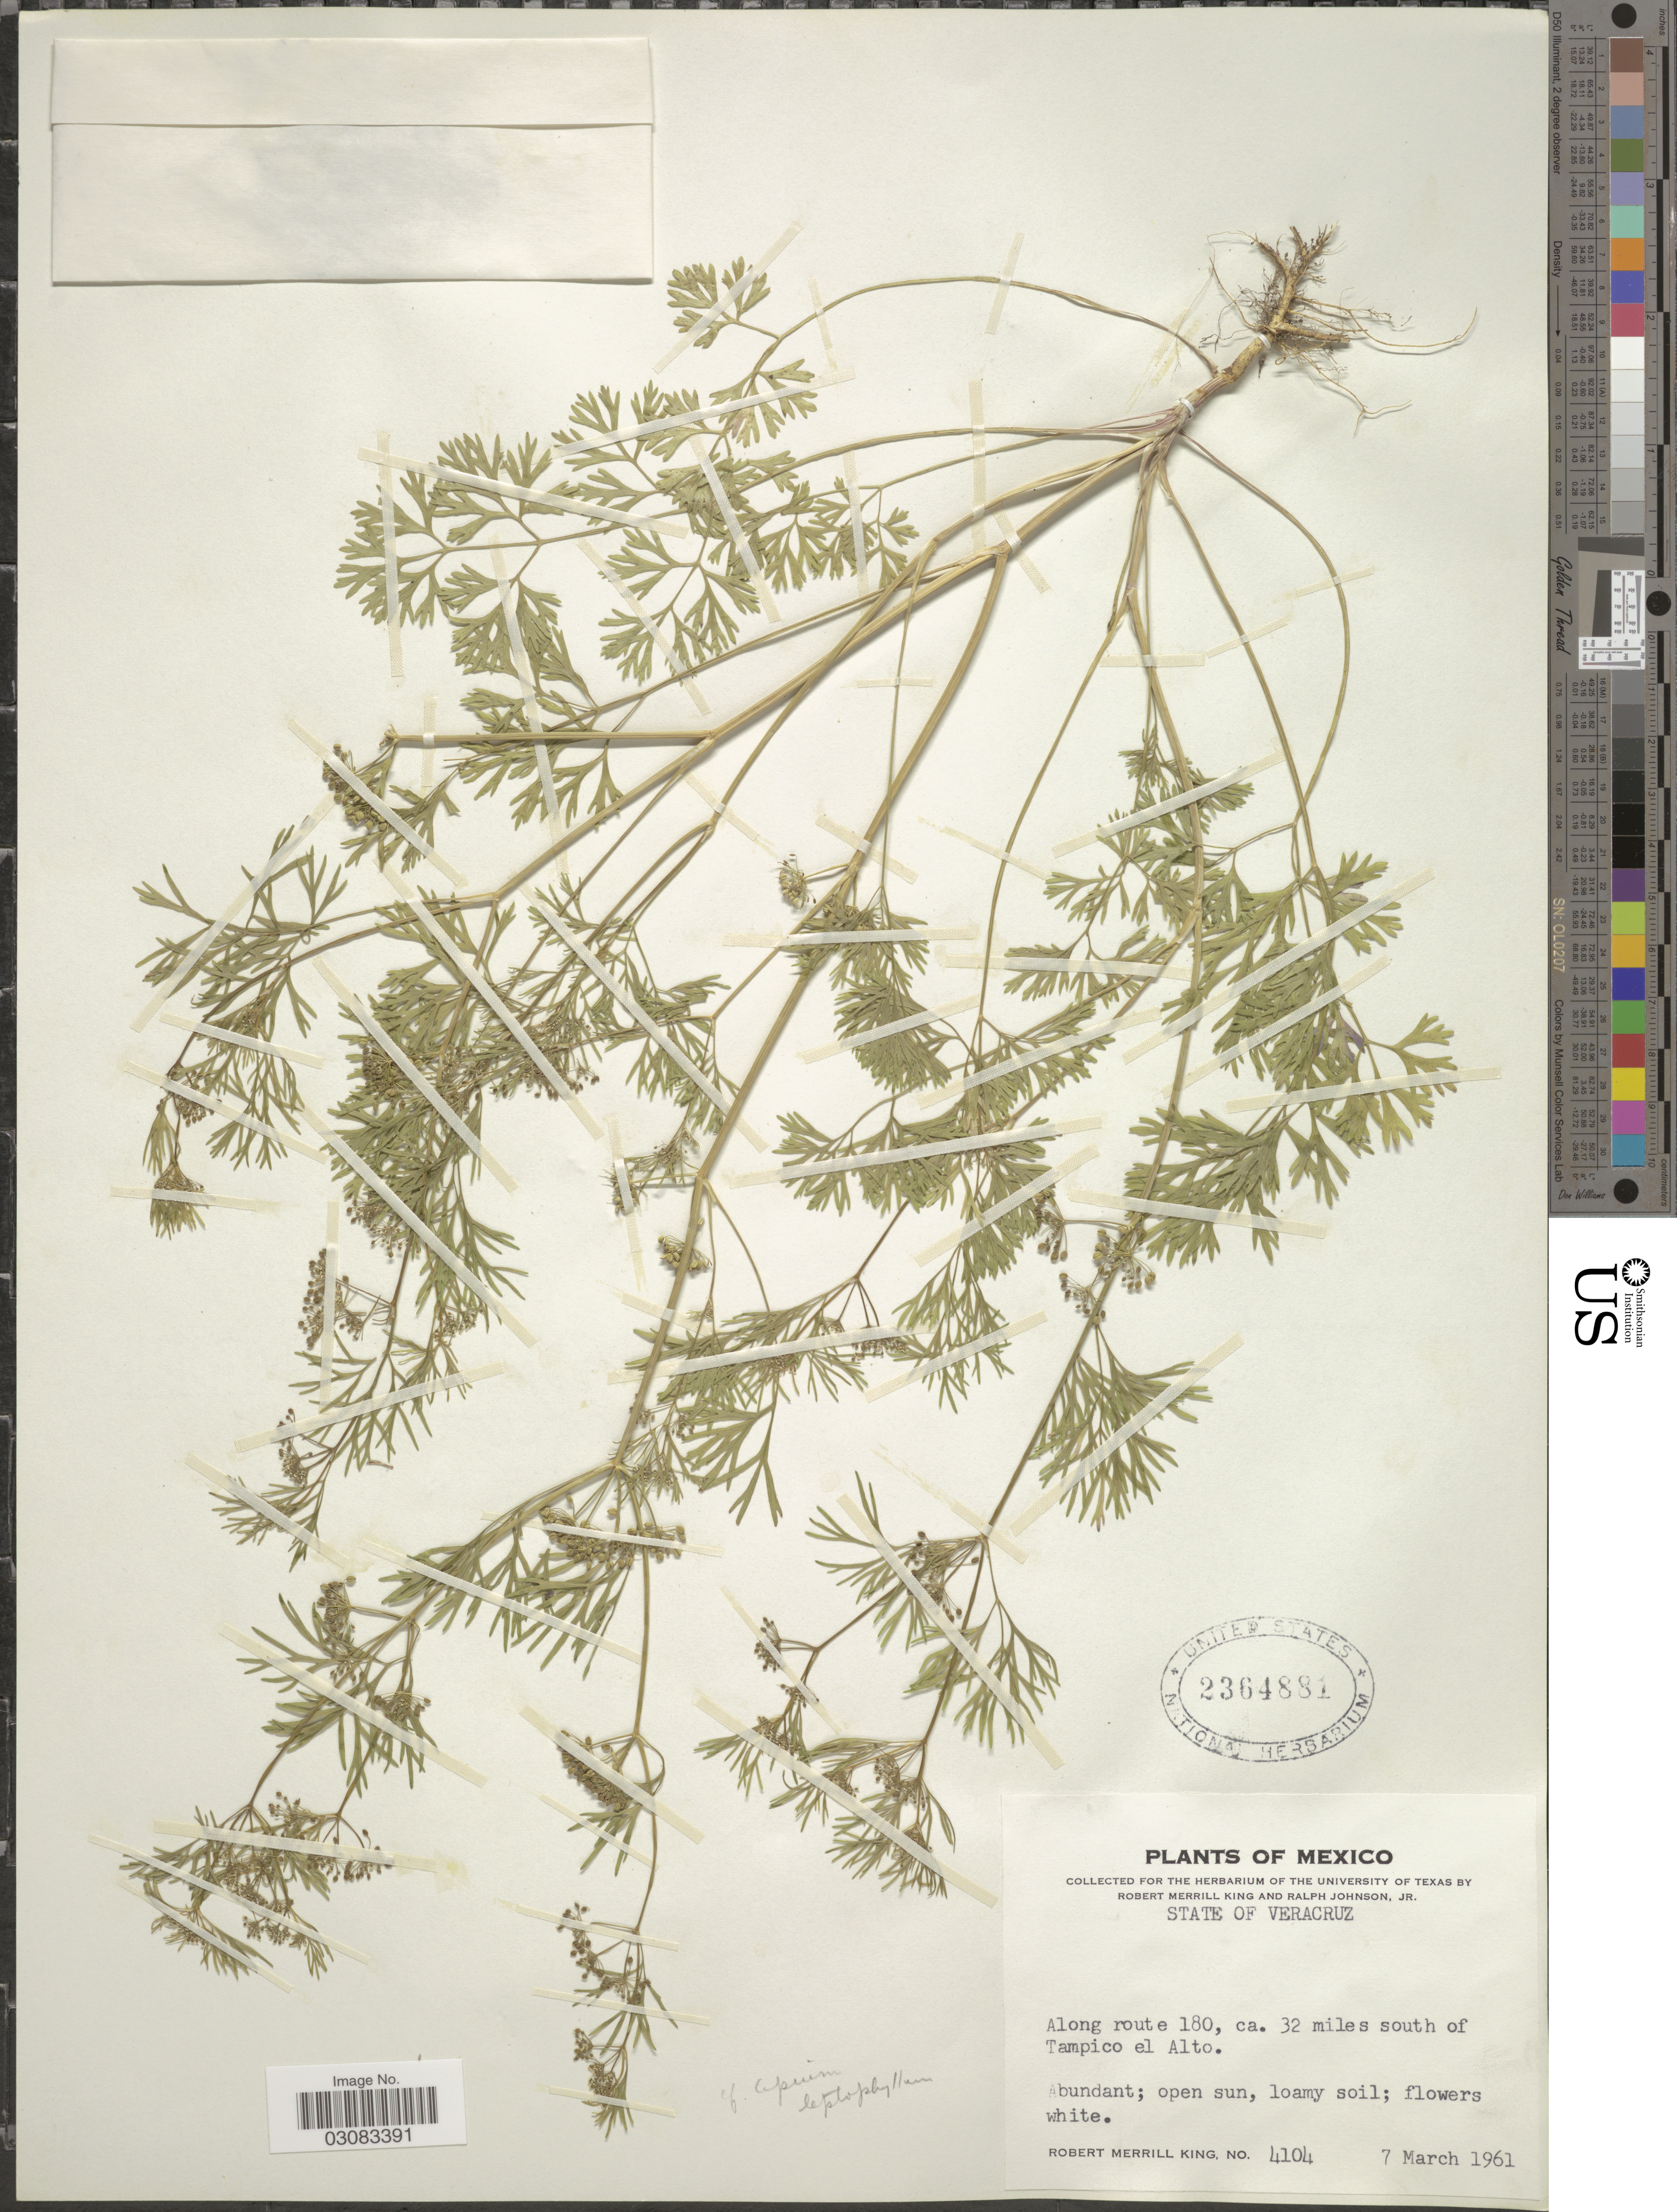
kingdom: Plantae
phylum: Tracheophyta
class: Magnoliopsida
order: Apiales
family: Apiaceae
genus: Cyclospermum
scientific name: Cyclospermum leptophyllum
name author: (Pers.) Sprague ex Britton & P. Wilson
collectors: R. M. King & R. Johnson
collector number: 4104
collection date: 1961-03-07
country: Mexico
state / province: Veracruz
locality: State of Veracruz. Along route 180, ca. 32 miles south of Tampico el Alto.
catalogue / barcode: US 2364881